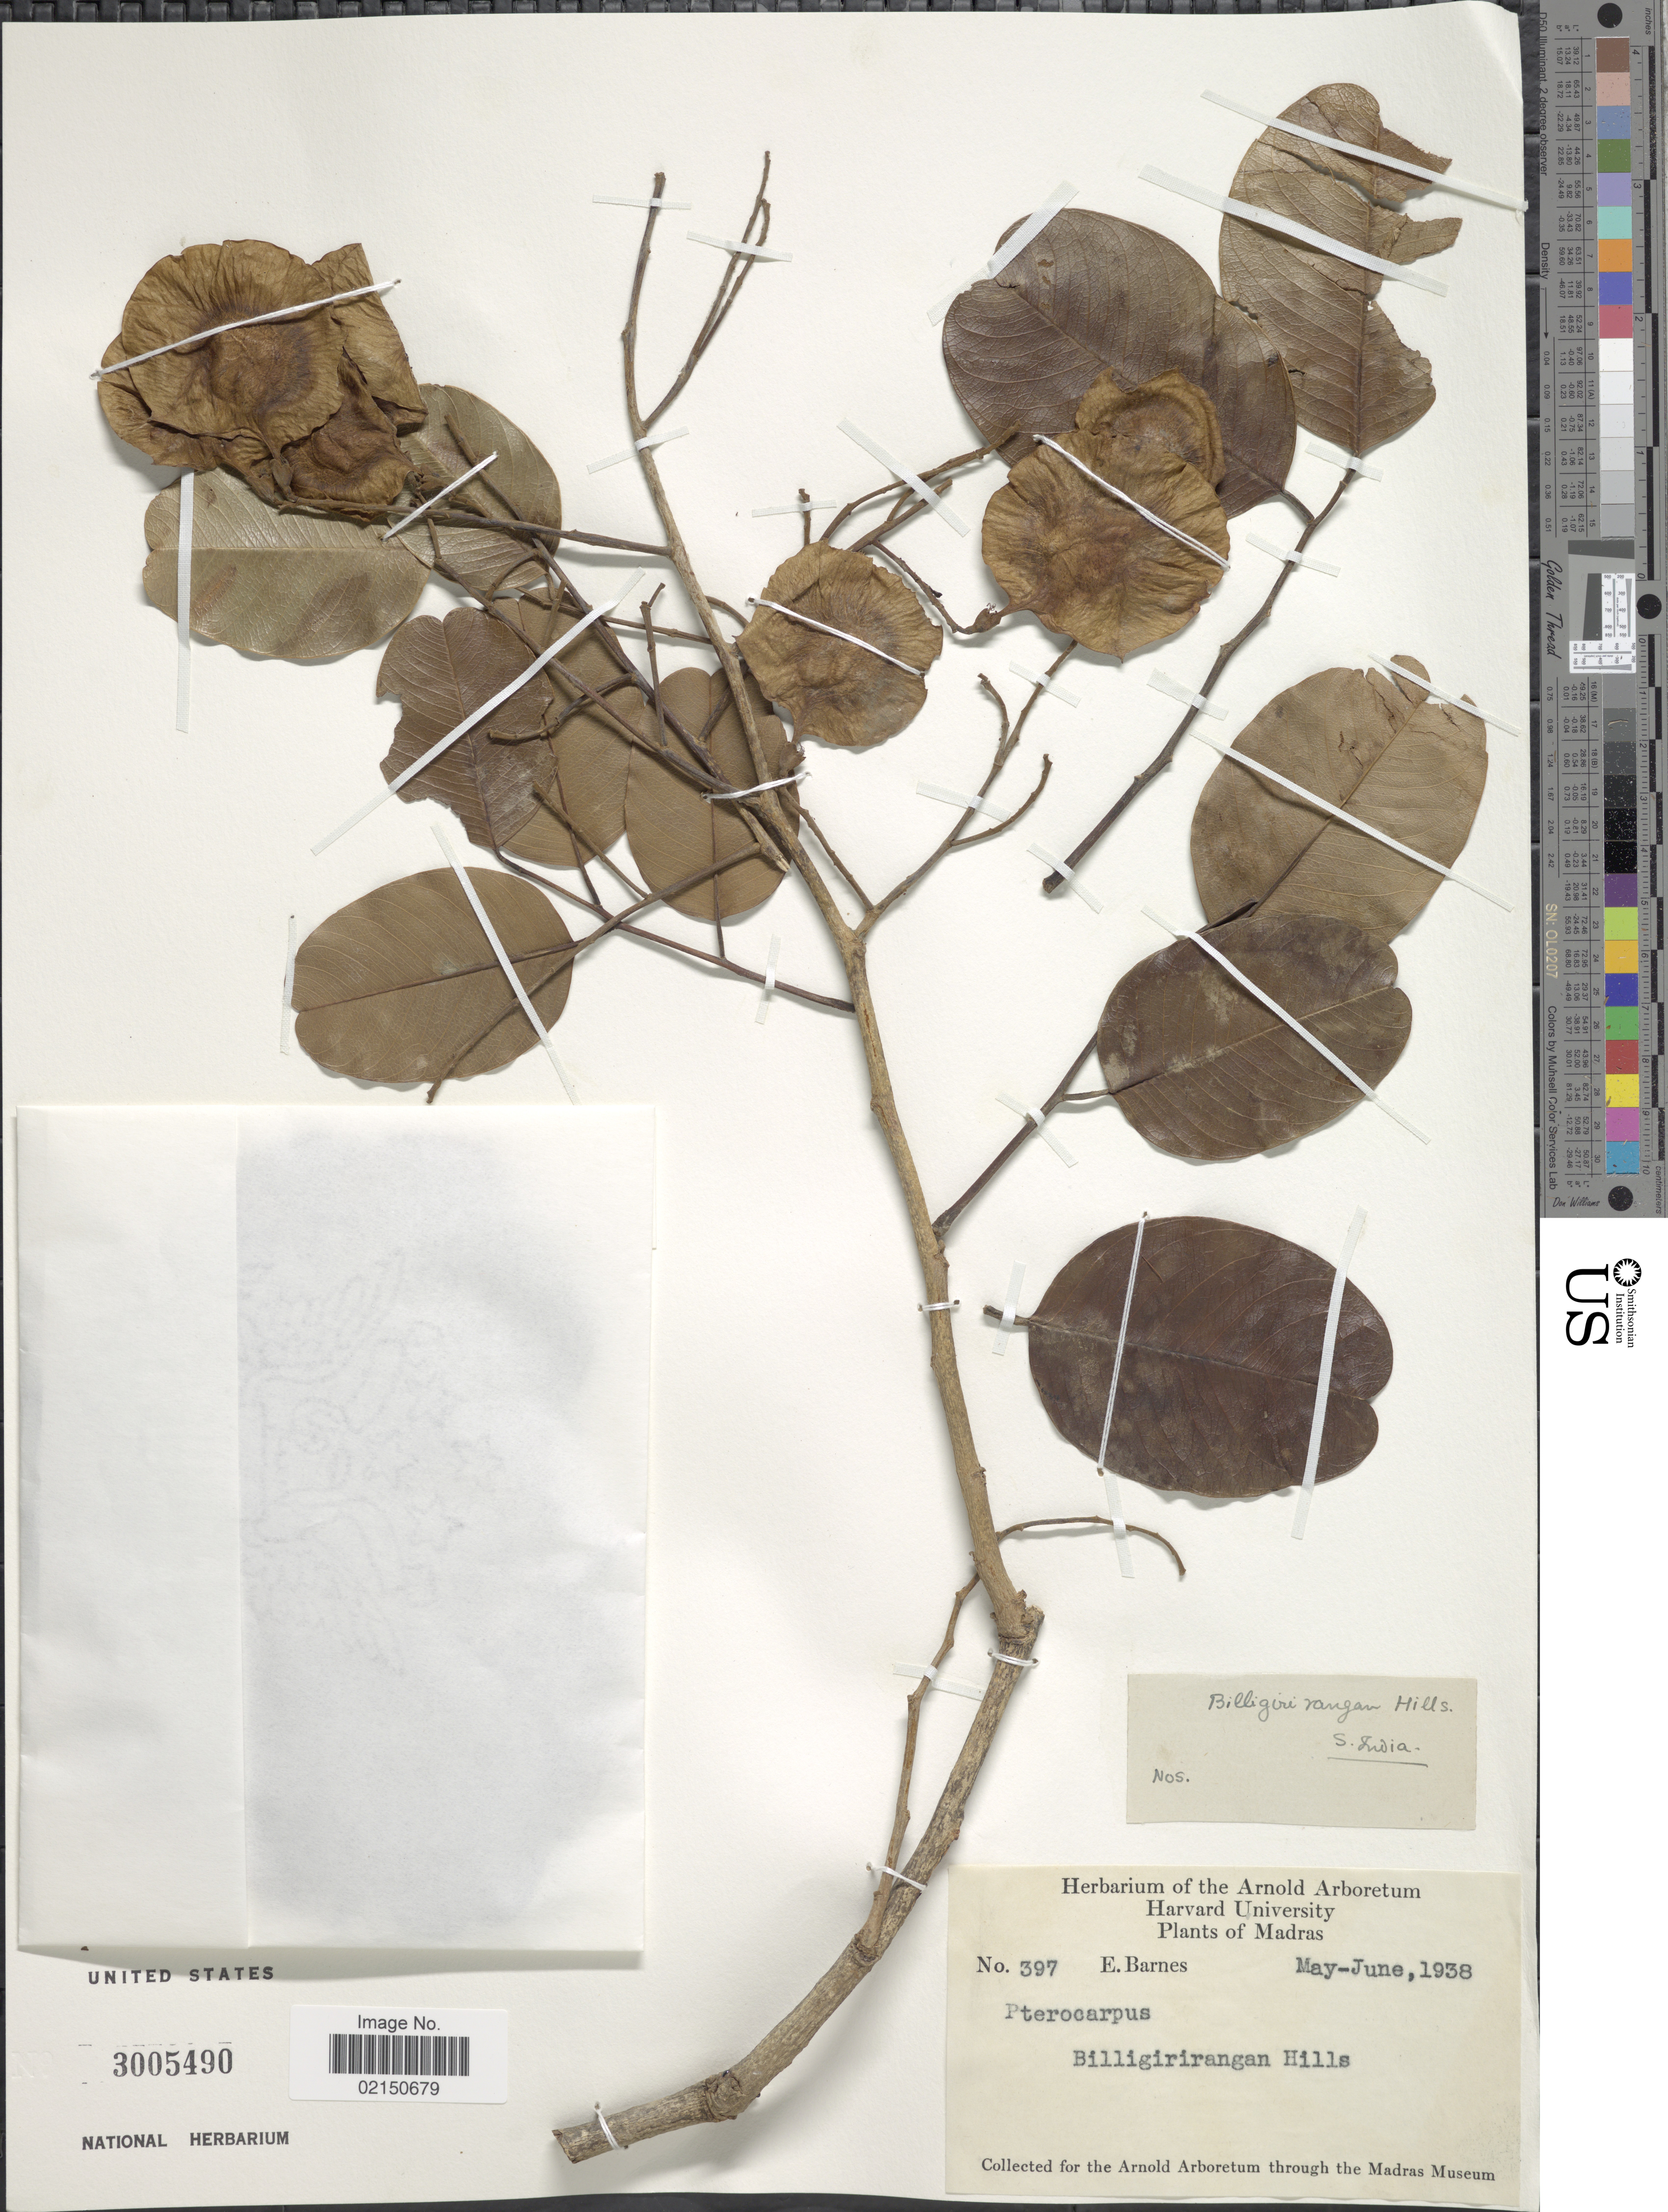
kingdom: Plantae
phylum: Tracheophyta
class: Magnoliopsida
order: Fabales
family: Fabaceae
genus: Pterocarpus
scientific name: Pterocarpus sp.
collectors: E. Barnes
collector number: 397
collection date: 1938-05/1938-06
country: India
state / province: Karnataka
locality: Madras. Biligirirangan Hills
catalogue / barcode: US 3005490